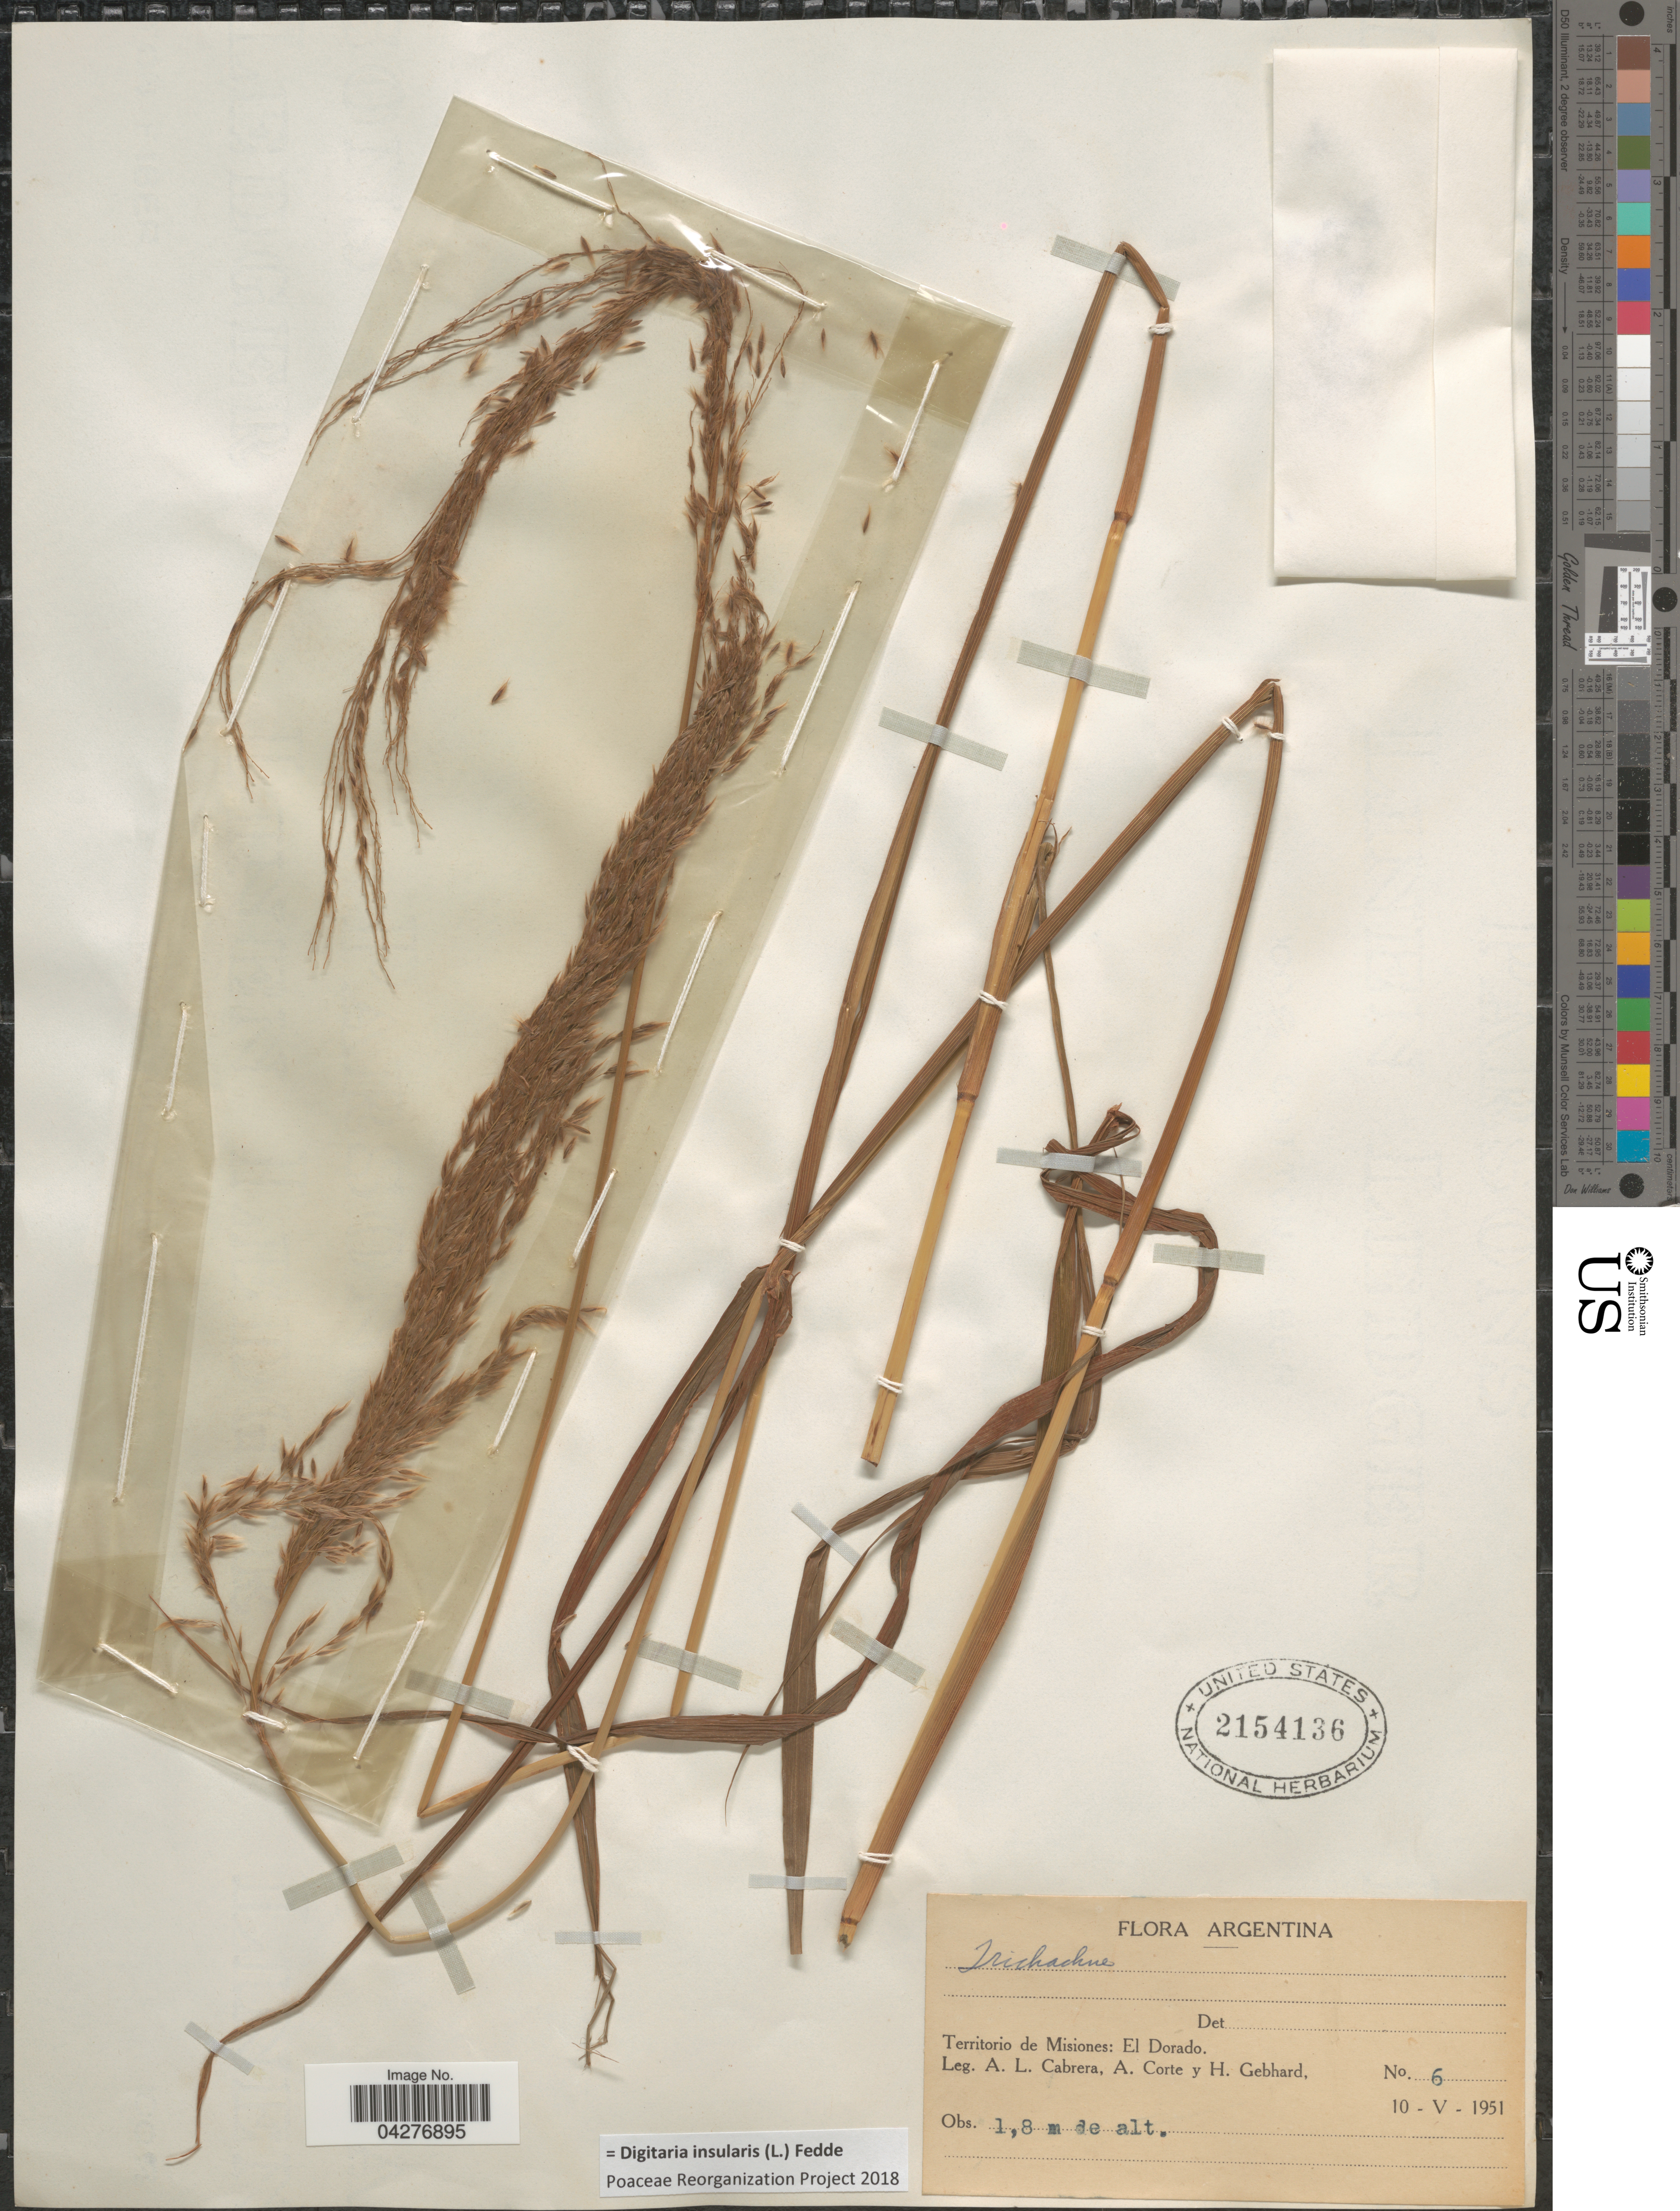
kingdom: Plantae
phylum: Tracheophyta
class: Liliopsida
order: Poales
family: Poaceae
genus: Digitaria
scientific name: Digitaria insularis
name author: (L.) Fedde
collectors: A. L. Cabrera, A. Corte & H. Gebhard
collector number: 6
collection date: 1951-05-10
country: Argentina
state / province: Misiones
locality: El Dorado.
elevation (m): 1.8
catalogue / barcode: US 2154136